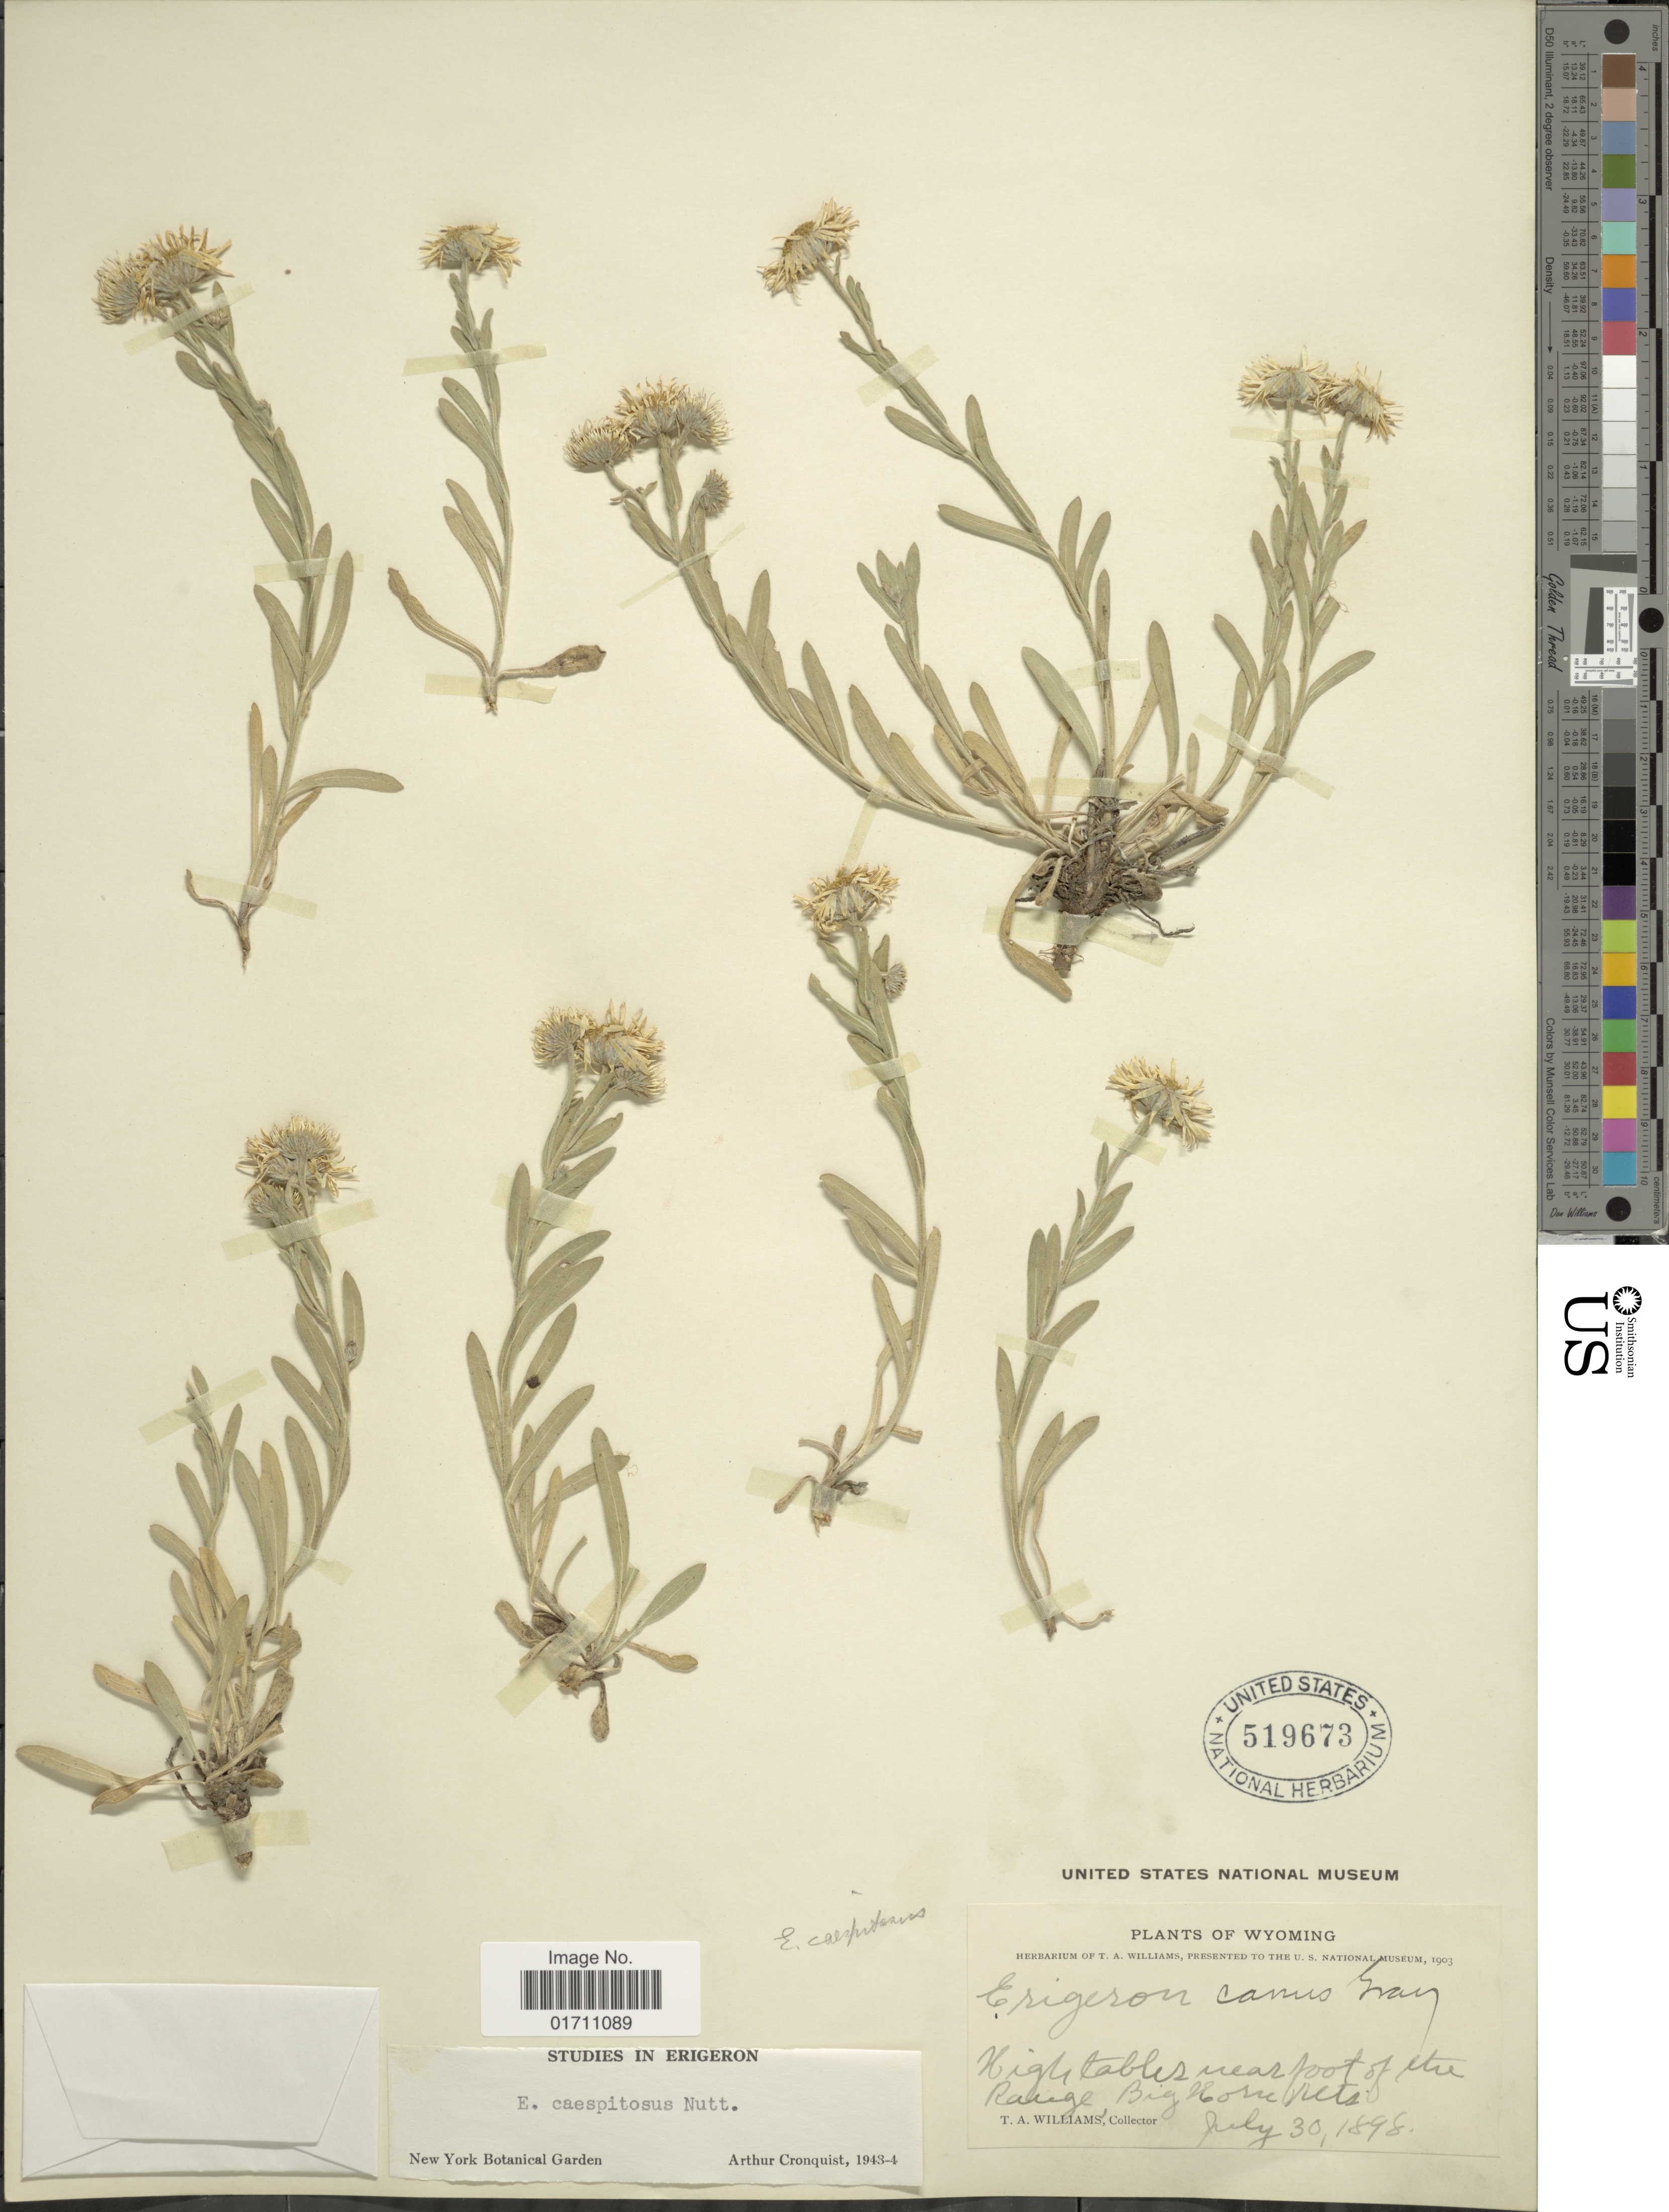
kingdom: Plantae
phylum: Tracheophyta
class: Magnoliopsida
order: Asterales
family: Asteraceae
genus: Erigeron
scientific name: Erigeron caespitosus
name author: Nutt.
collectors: T. A. Williams (herbarium)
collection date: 1898-07-30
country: United States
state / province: Wyoming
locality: High tables near foot of the Range, Big Horn Mts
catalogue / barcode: US 519673